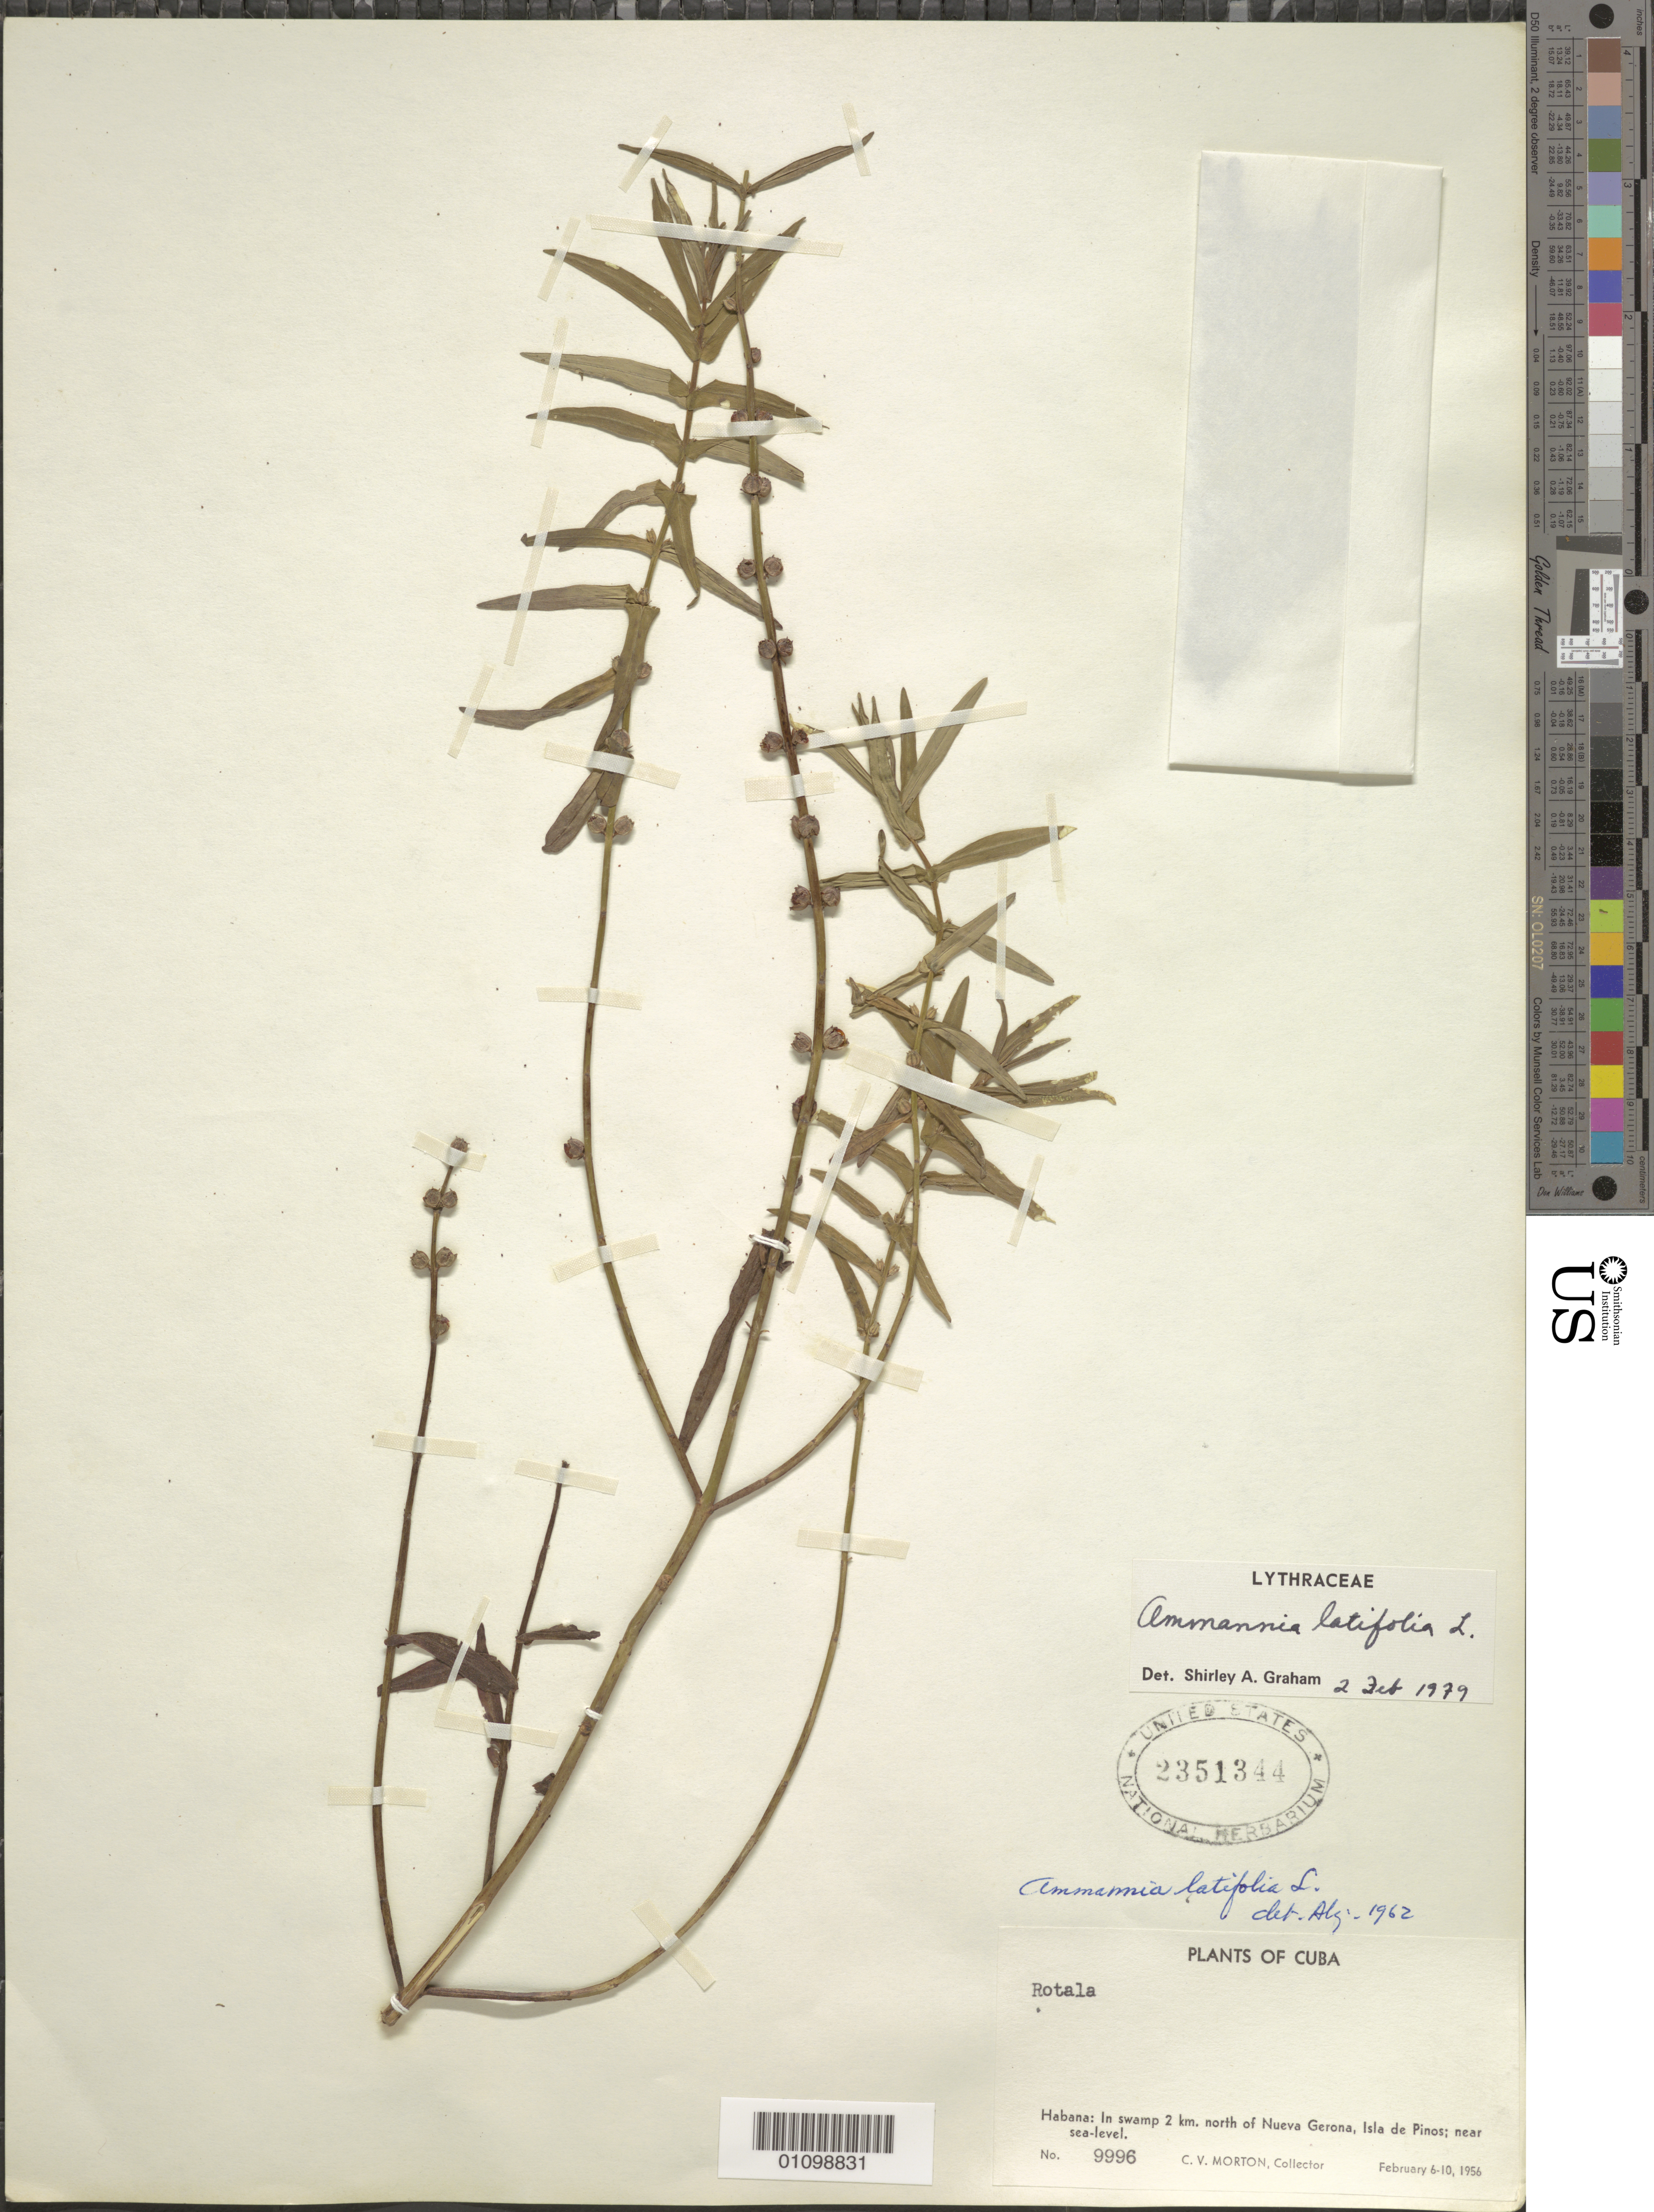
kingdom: Plantae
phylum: Tracheophyta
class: Magnoliopsida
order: Myrtales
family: Lythraceae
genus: Ammannia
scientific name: Ammannia latifolia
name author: L.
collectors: C. V. Morton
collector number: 9996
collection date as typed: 06 Feb 1956 to 10 Feb 1956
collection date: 1956-02-06/1956-02-10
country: Cuba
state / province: Isla de La Juventud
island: Isla de la Juventud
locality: Isle of Pines, 2 km N of Nueva Gerona, Isla de Pinos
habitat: swamp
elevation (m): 0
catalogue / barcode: US 2351344